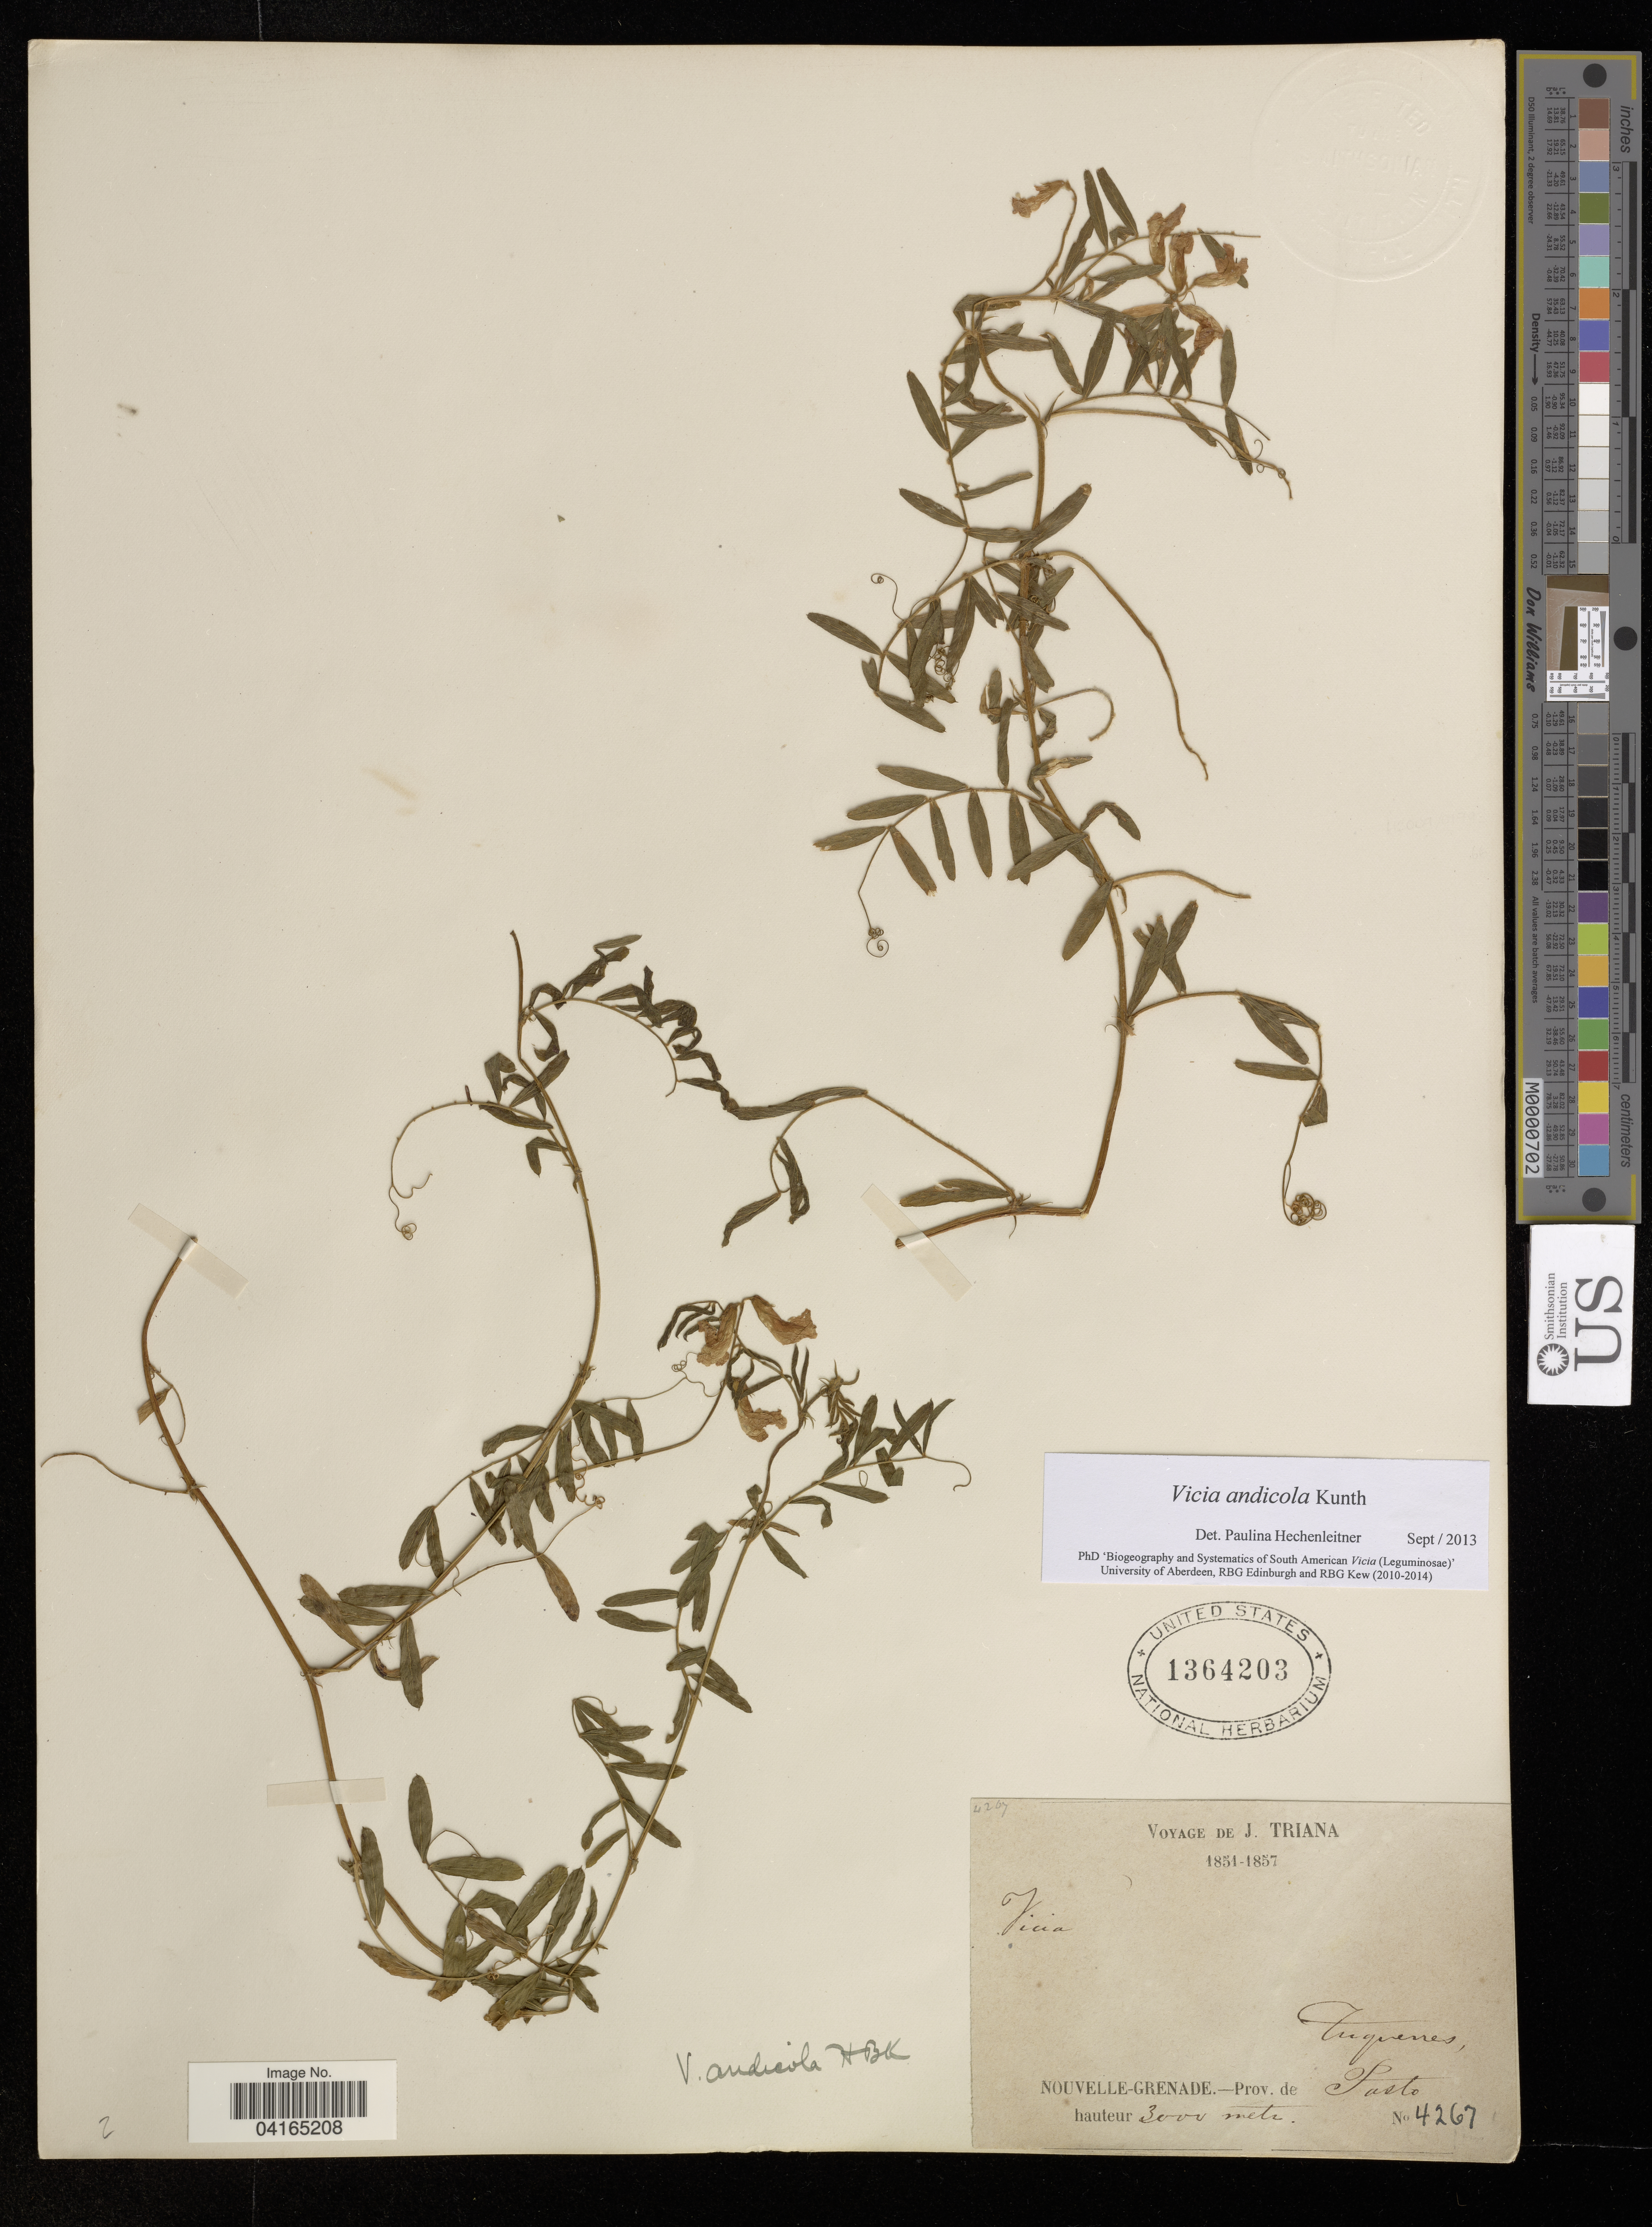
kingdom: Plantae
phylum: Tracheophyta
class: Magnoliopsida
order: Fabales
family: Fabaceae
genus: Vicia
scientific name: Vicia sp.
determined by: Hechenleitner, Paulina, RBG Edinburgh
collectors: J. Triana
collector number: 4267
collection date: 1851/1857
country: Colombia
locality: Nouvelle-Grenade.-Prov. de Pasto.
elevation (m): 3000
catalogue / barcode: US 1364203